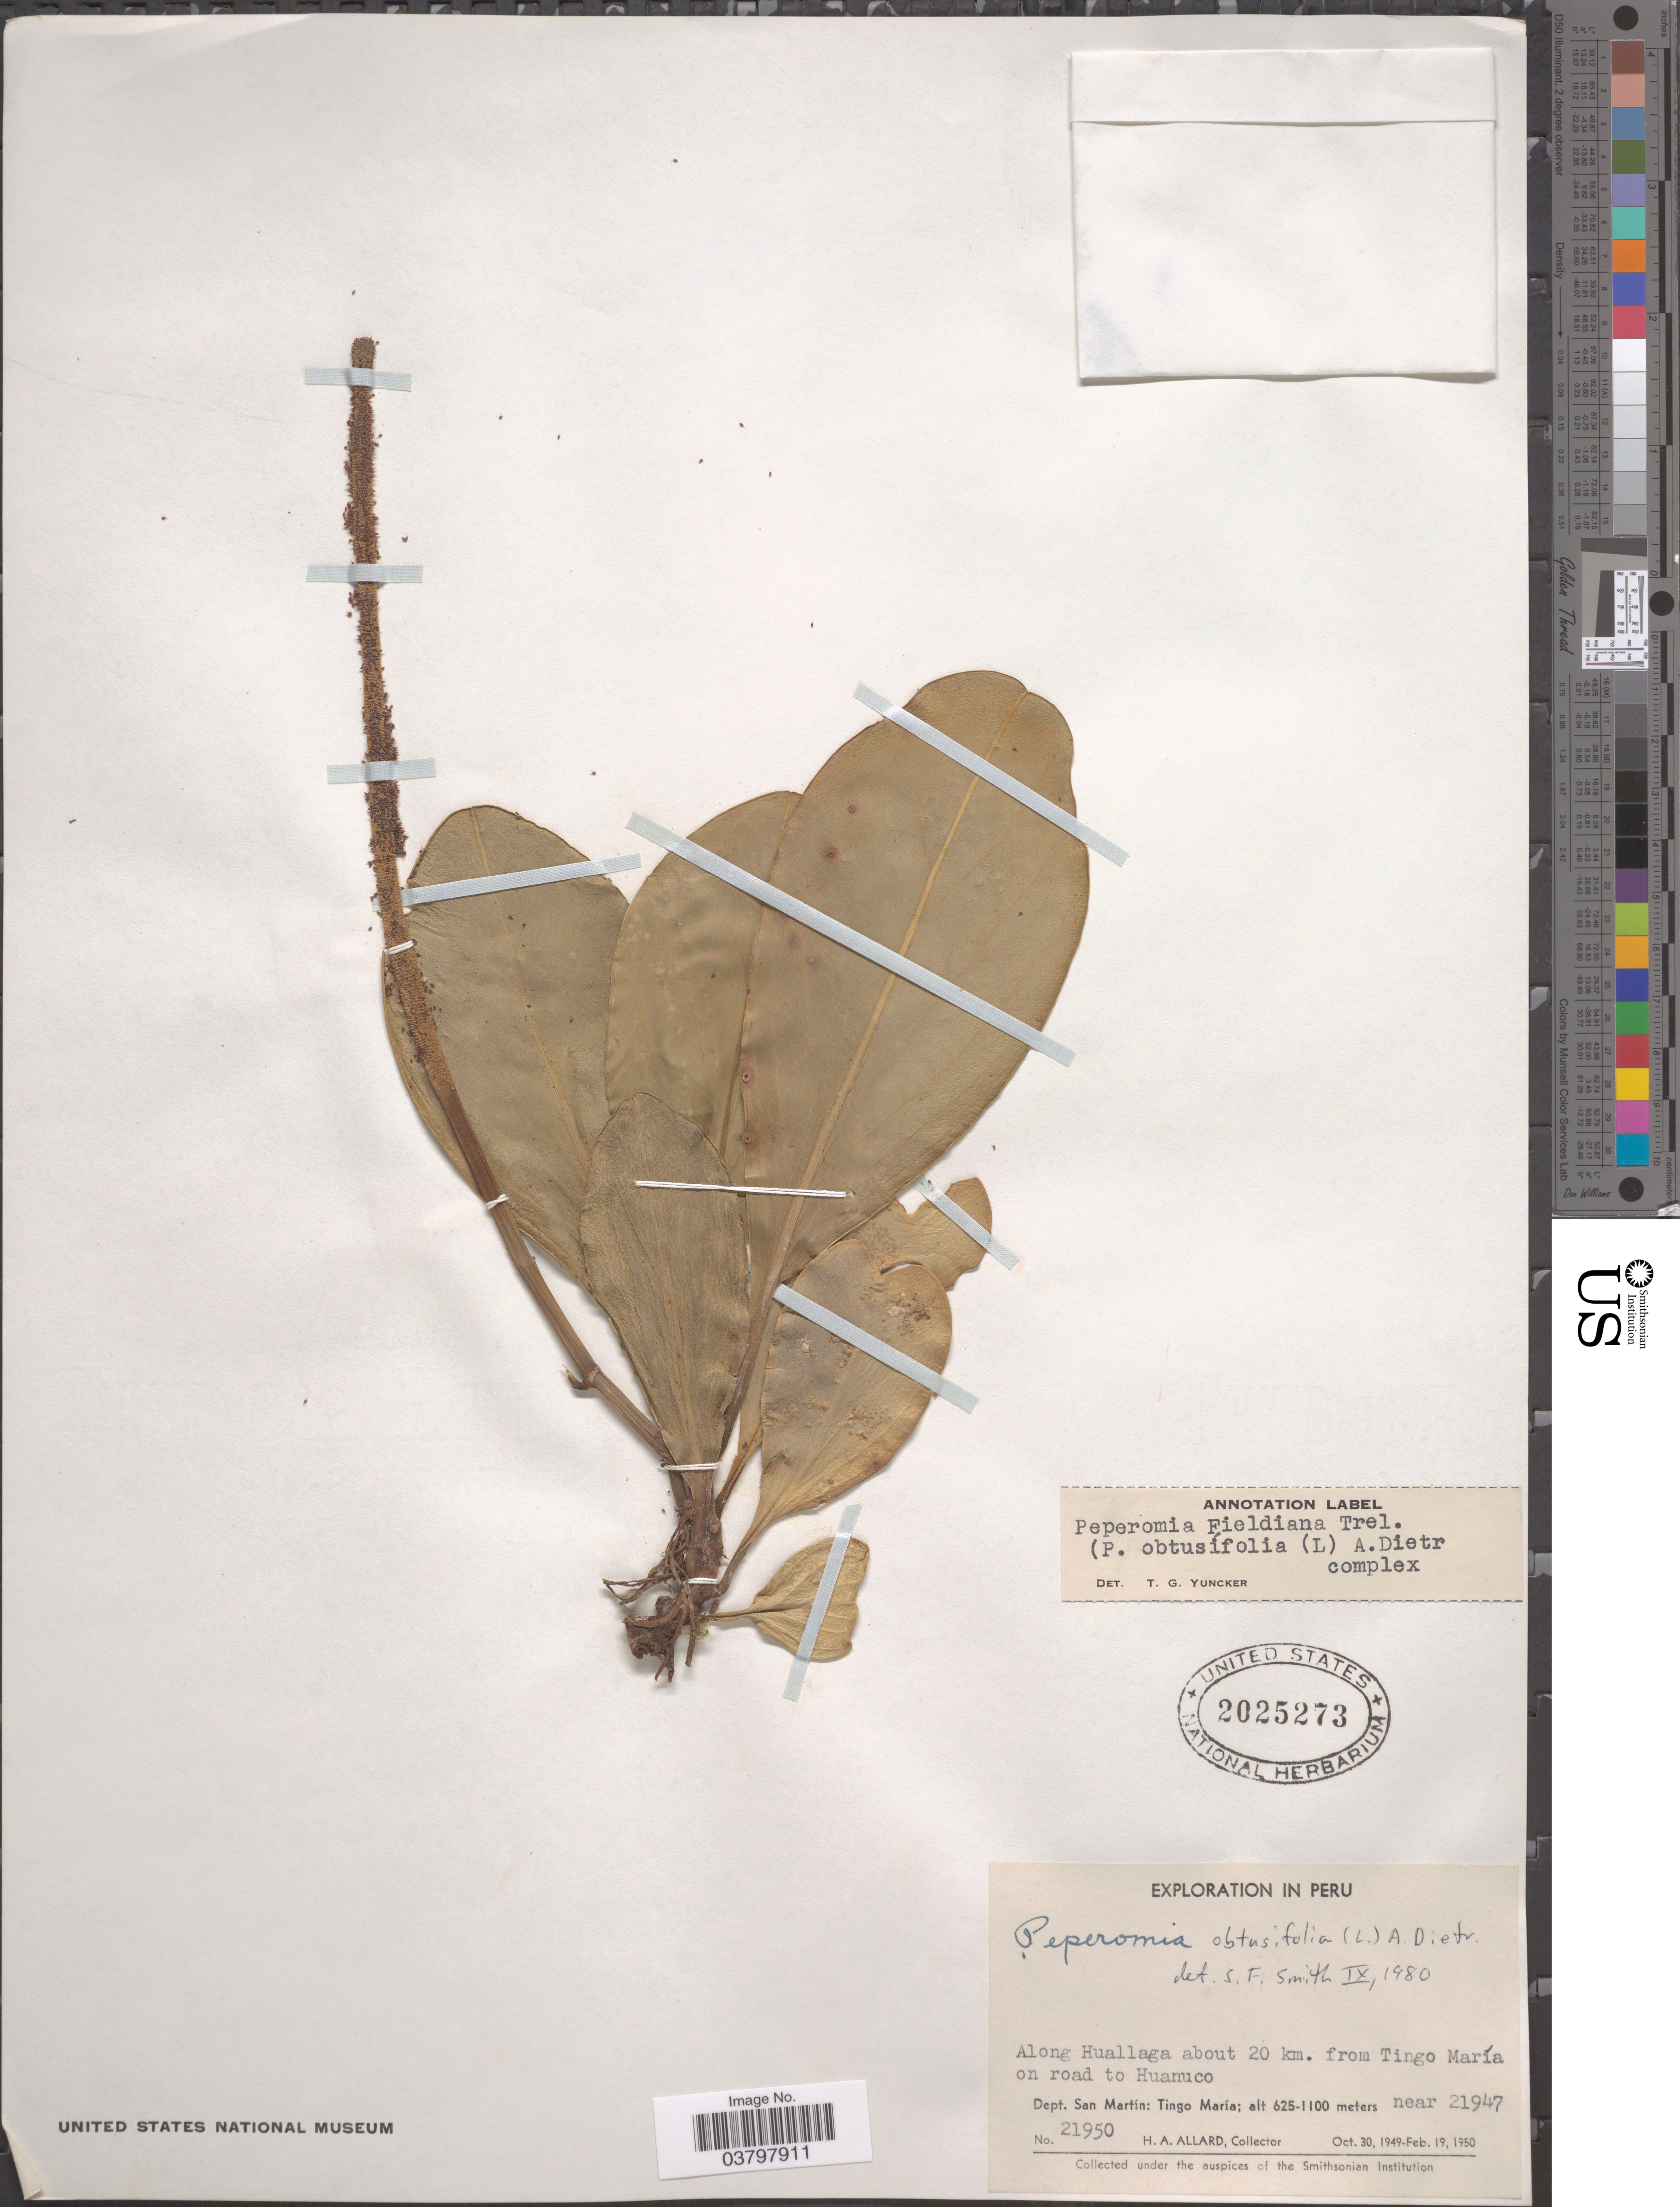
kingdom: Plantae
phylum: Tracheophyta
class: Magnoliopsida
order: Piperales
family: Piperaceae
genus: Peperomia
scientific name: Peperomia obtusifolia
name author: (L.) A. Dietr.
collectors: H. A. Allard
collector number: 21950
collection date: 1949-10-30/1950-02-19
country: Peru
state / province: San Martín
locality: Along Huallaga abouţ 20 km. from Tingo María on road to Huanuco. Dept. San Martín: Tingo María, near 21947.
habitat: along river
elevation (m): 625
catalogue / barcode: US 2025273